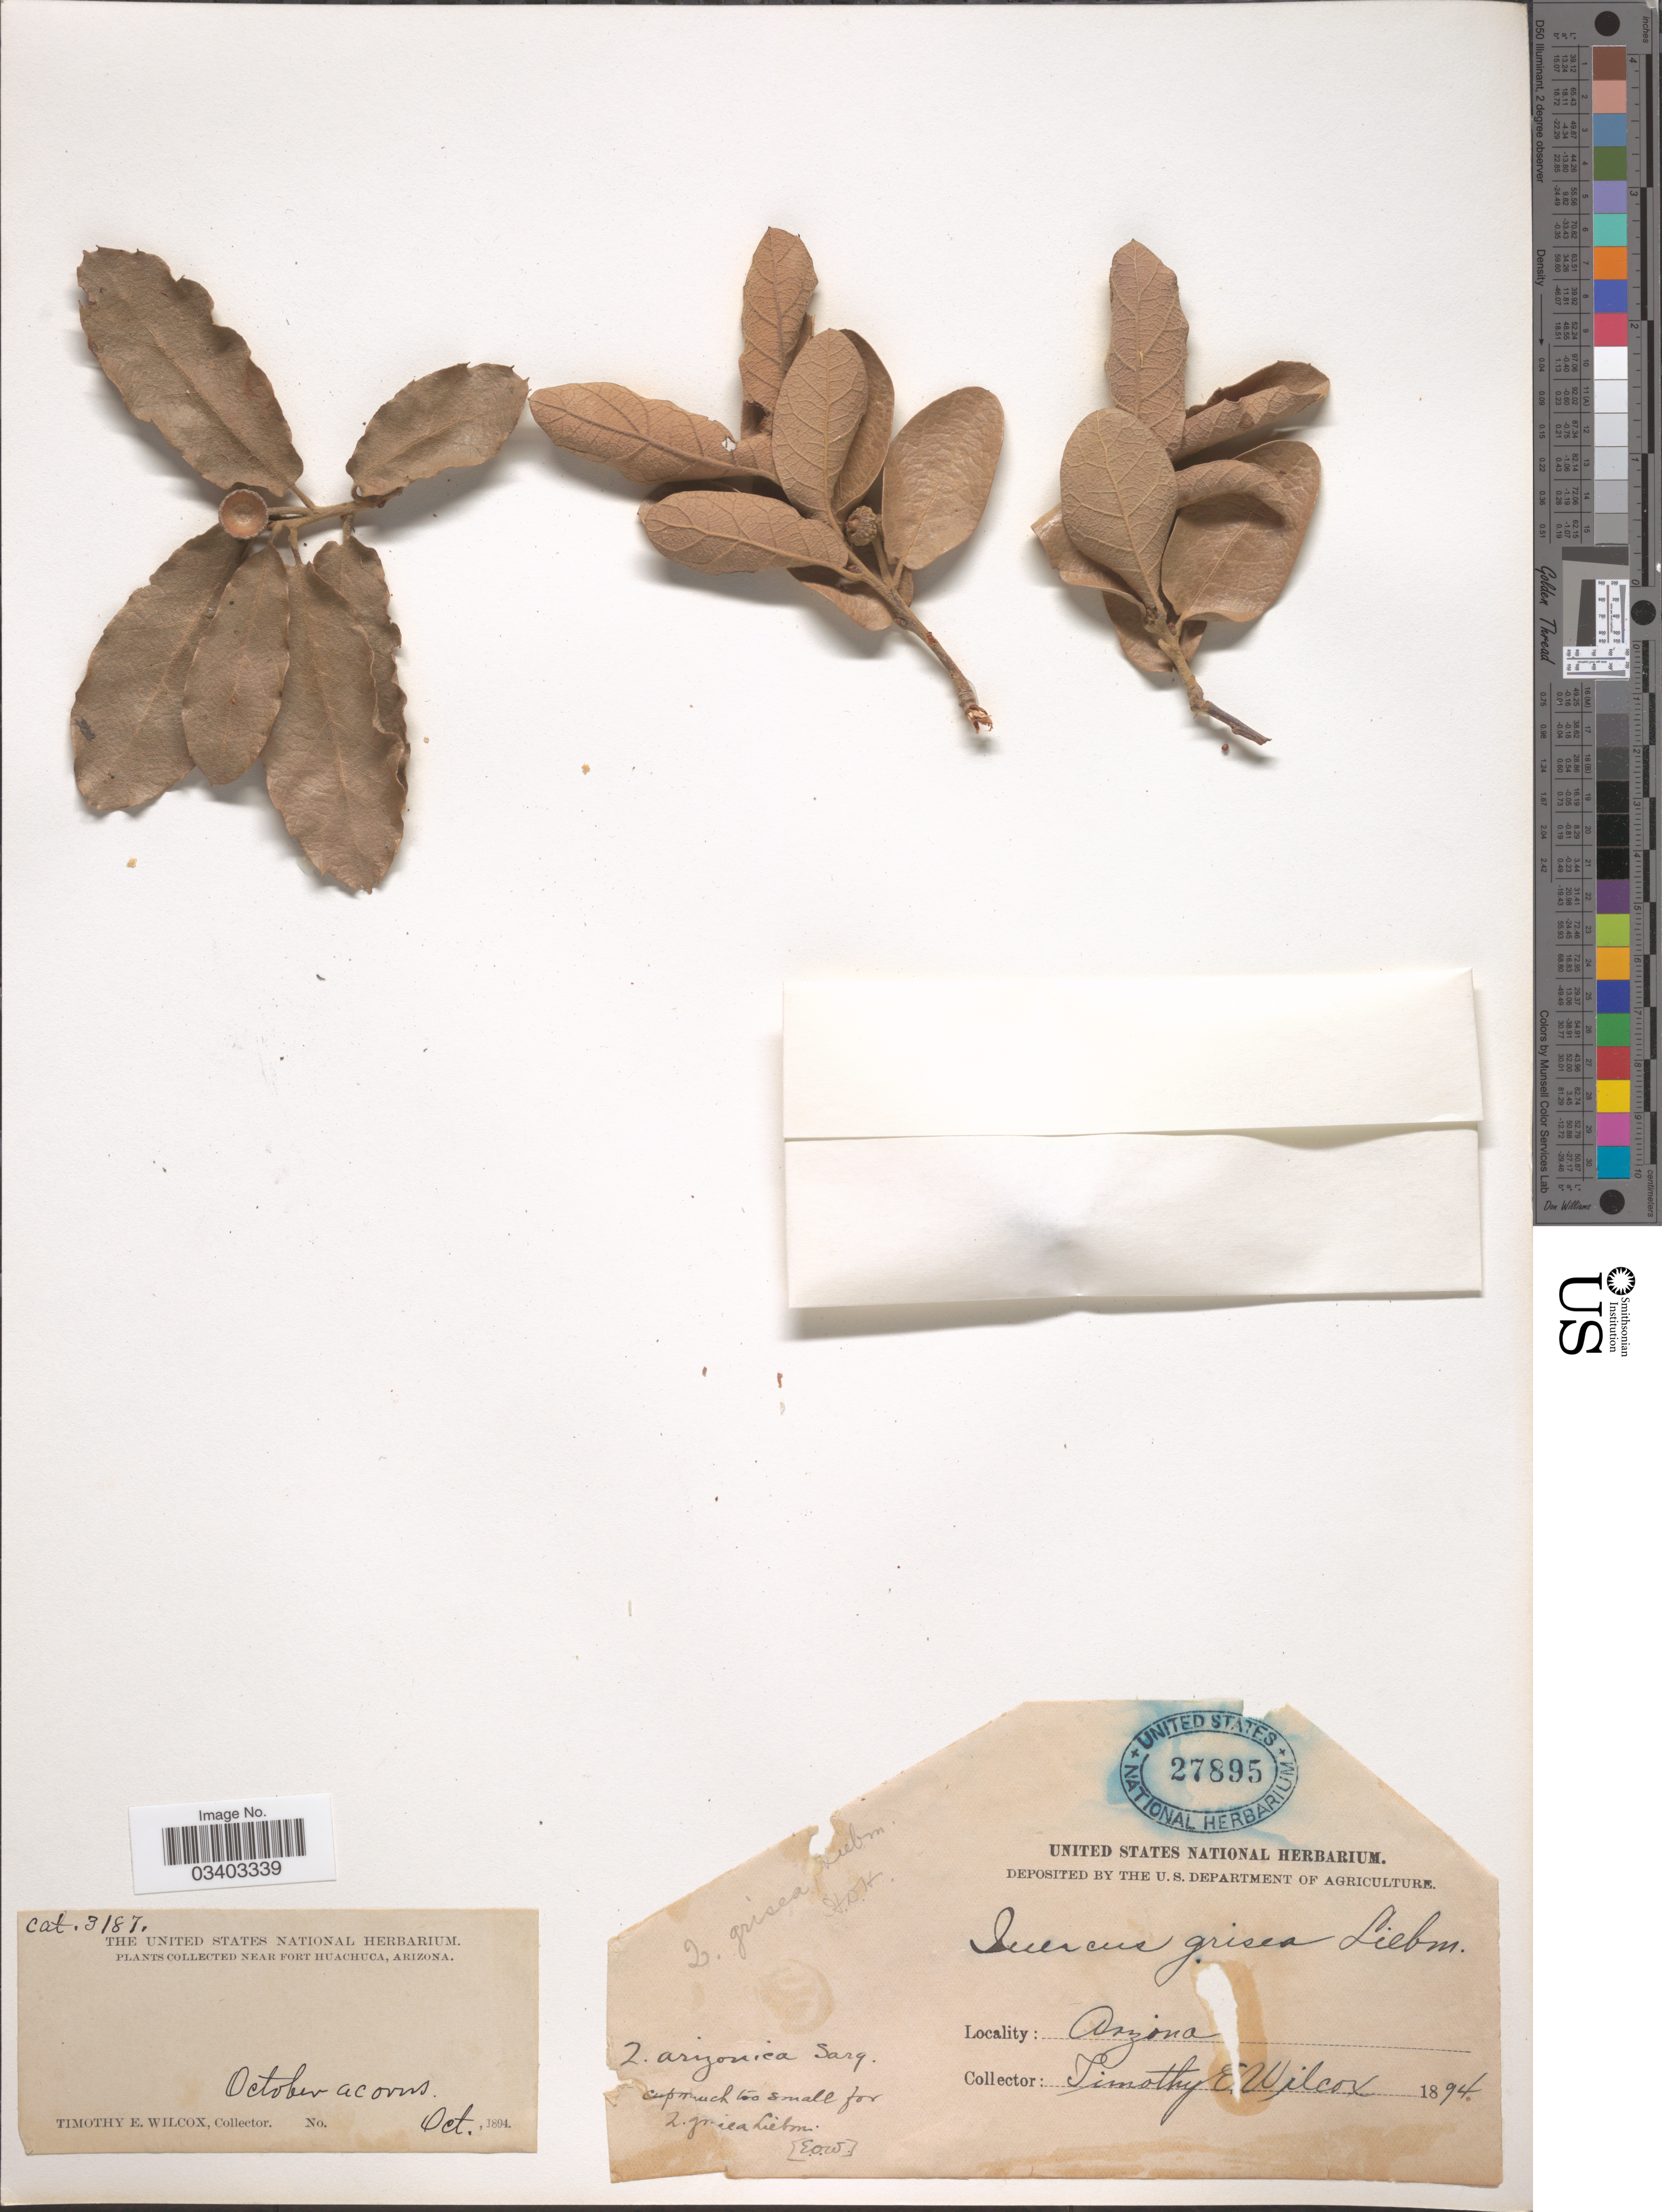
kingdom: Plantae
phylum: Tracheophyta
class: Magnoliopsida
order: Fagales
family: Fagaceae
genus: Quercus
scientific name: Quercus arizonica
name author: Sarg.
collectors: T. E. Wilcox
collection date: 1894-10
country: United States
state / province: Arizona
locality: Near Fort Huachuca.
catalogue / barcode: US 27895